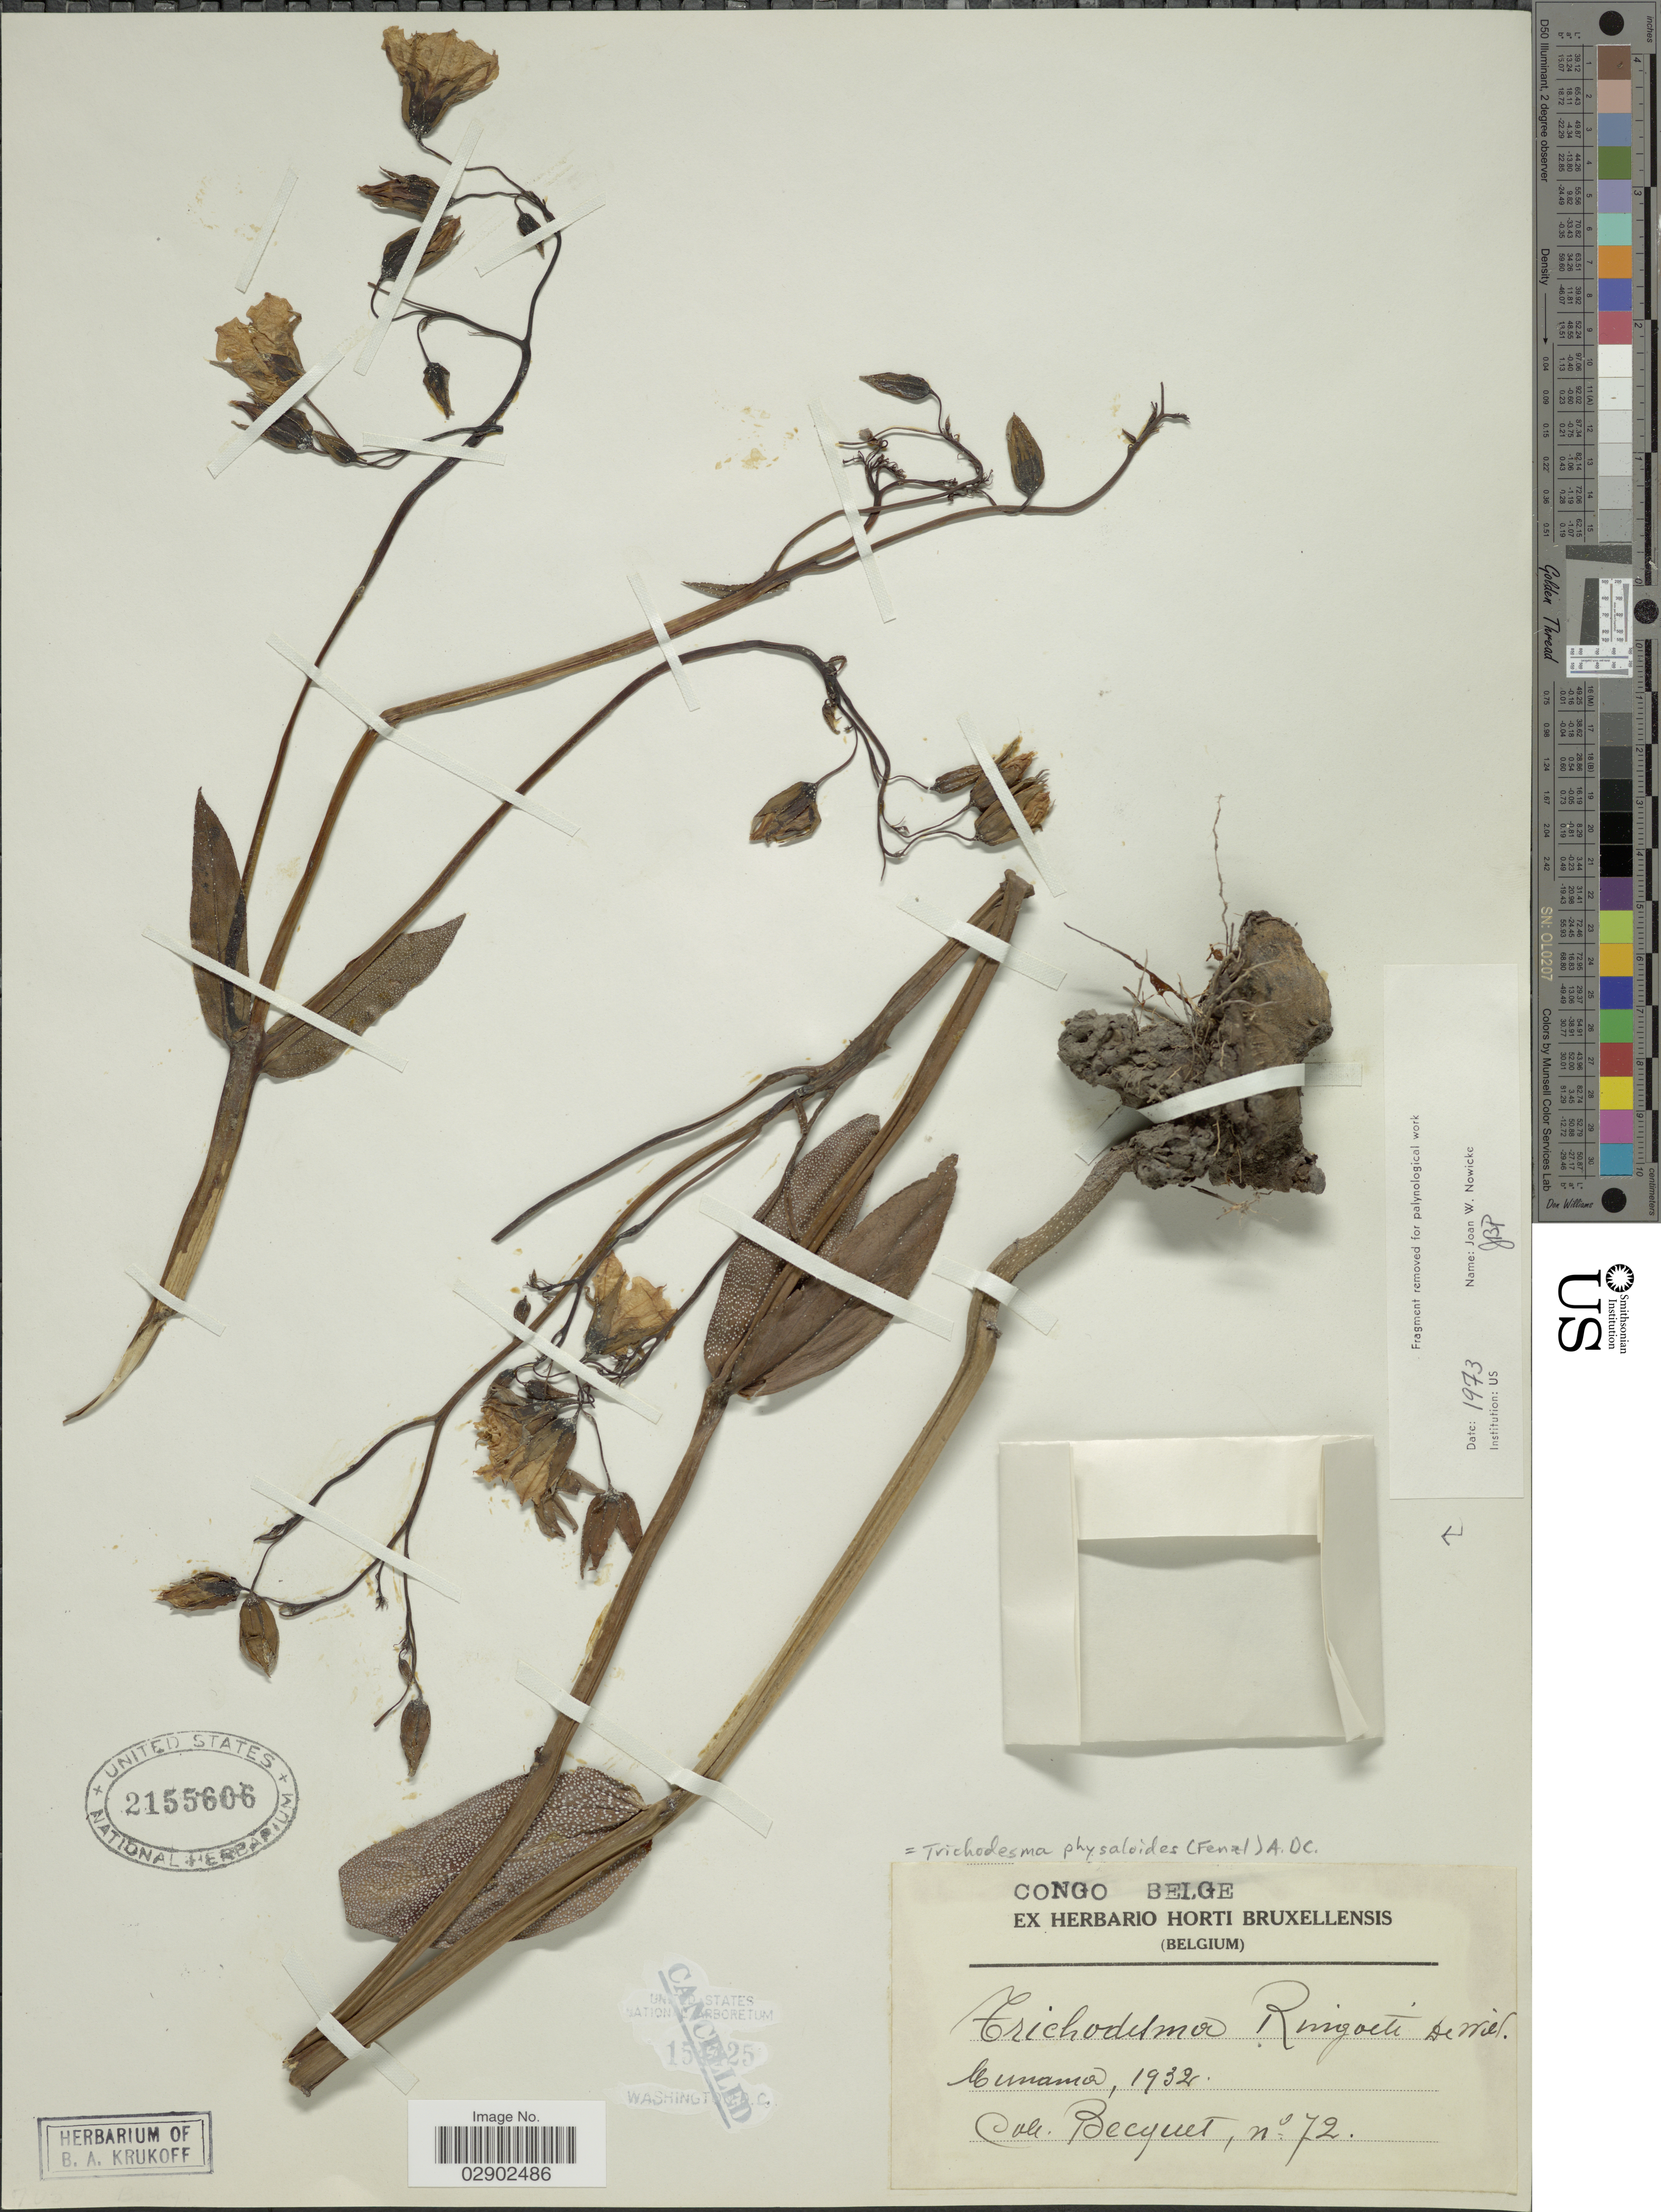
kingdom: Plantae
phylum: Tracheophyta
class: Magnoliopsida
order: Boraginales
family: Boraginaceae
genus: Trichodesma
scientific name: Trichodesma physaloides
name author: (Fenzl) A. DC.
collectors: Becquet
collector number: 72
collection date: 1932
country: Congo, Democratic Republic of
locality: Congo Belge, Munama.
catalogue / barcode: US 2155606